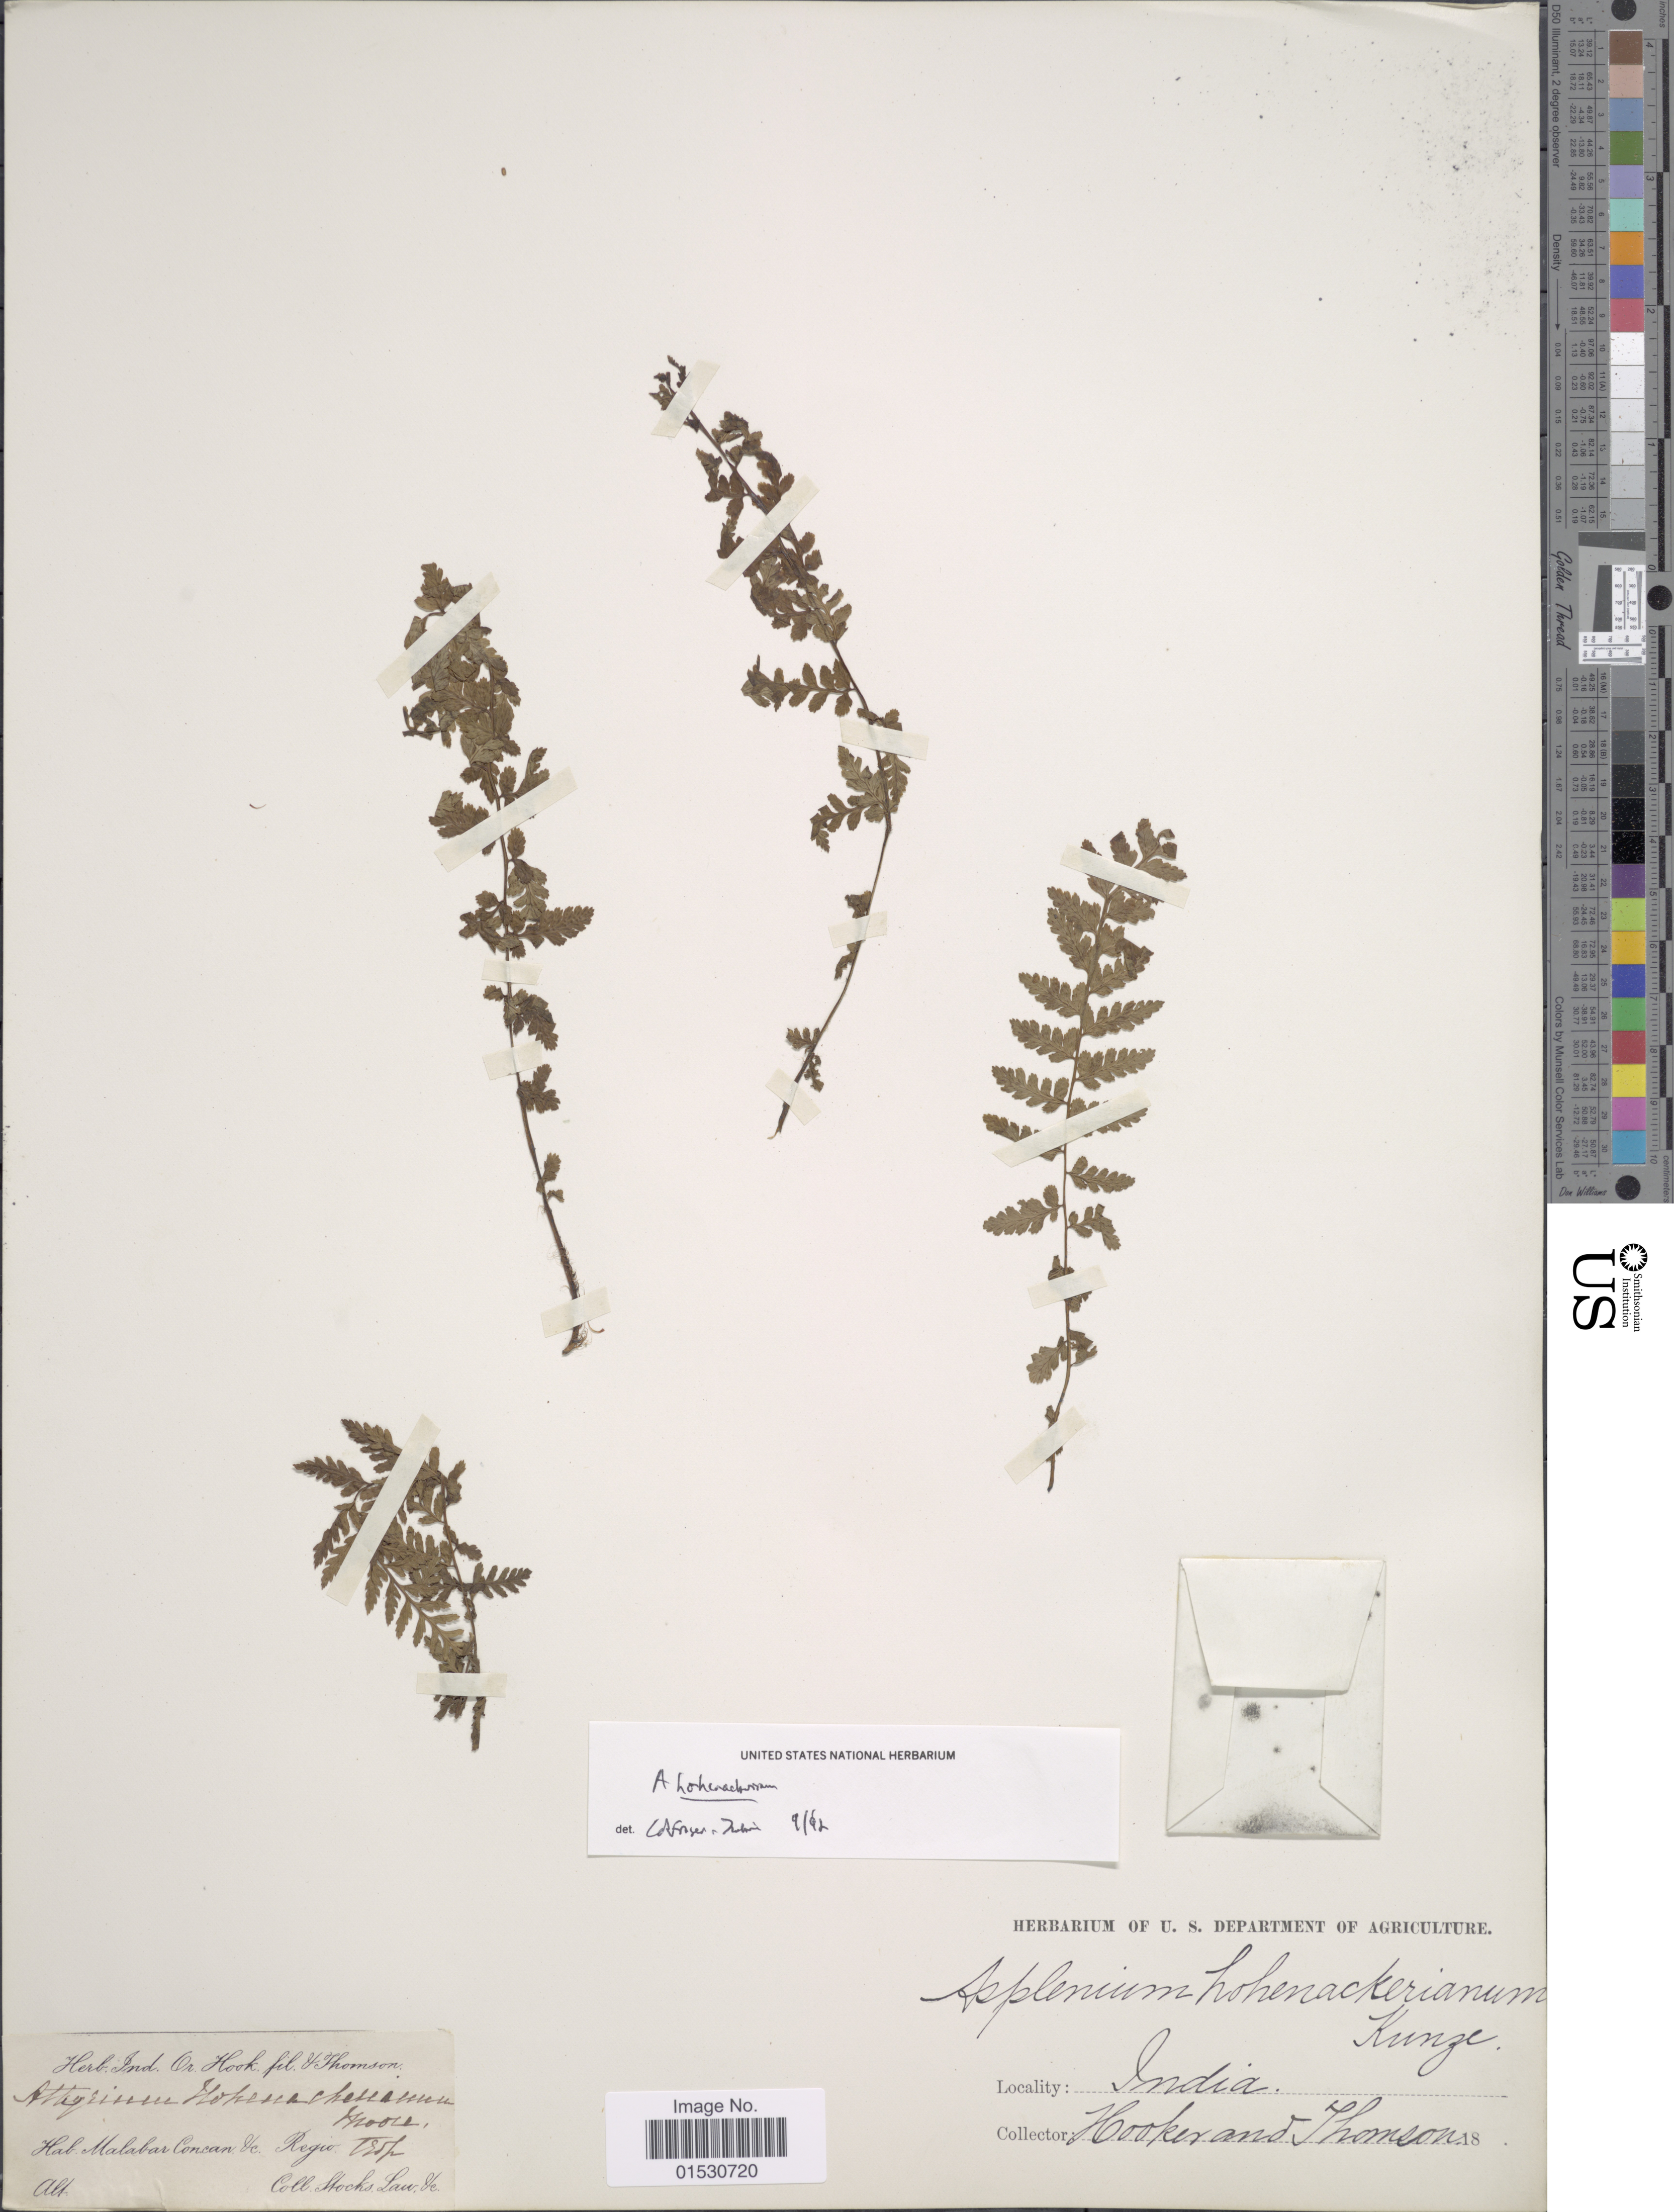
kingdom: Plantae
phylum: Tracheophyta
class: Polypodiopsida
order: Polypodiales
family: Athyriaceae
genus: Athyrium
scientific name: Athyrium hohenacherianum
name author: (Kunze) T. Moore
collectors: -. Hooker & -- Thomson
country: India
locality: Malabar Concan &c. Regio Trop